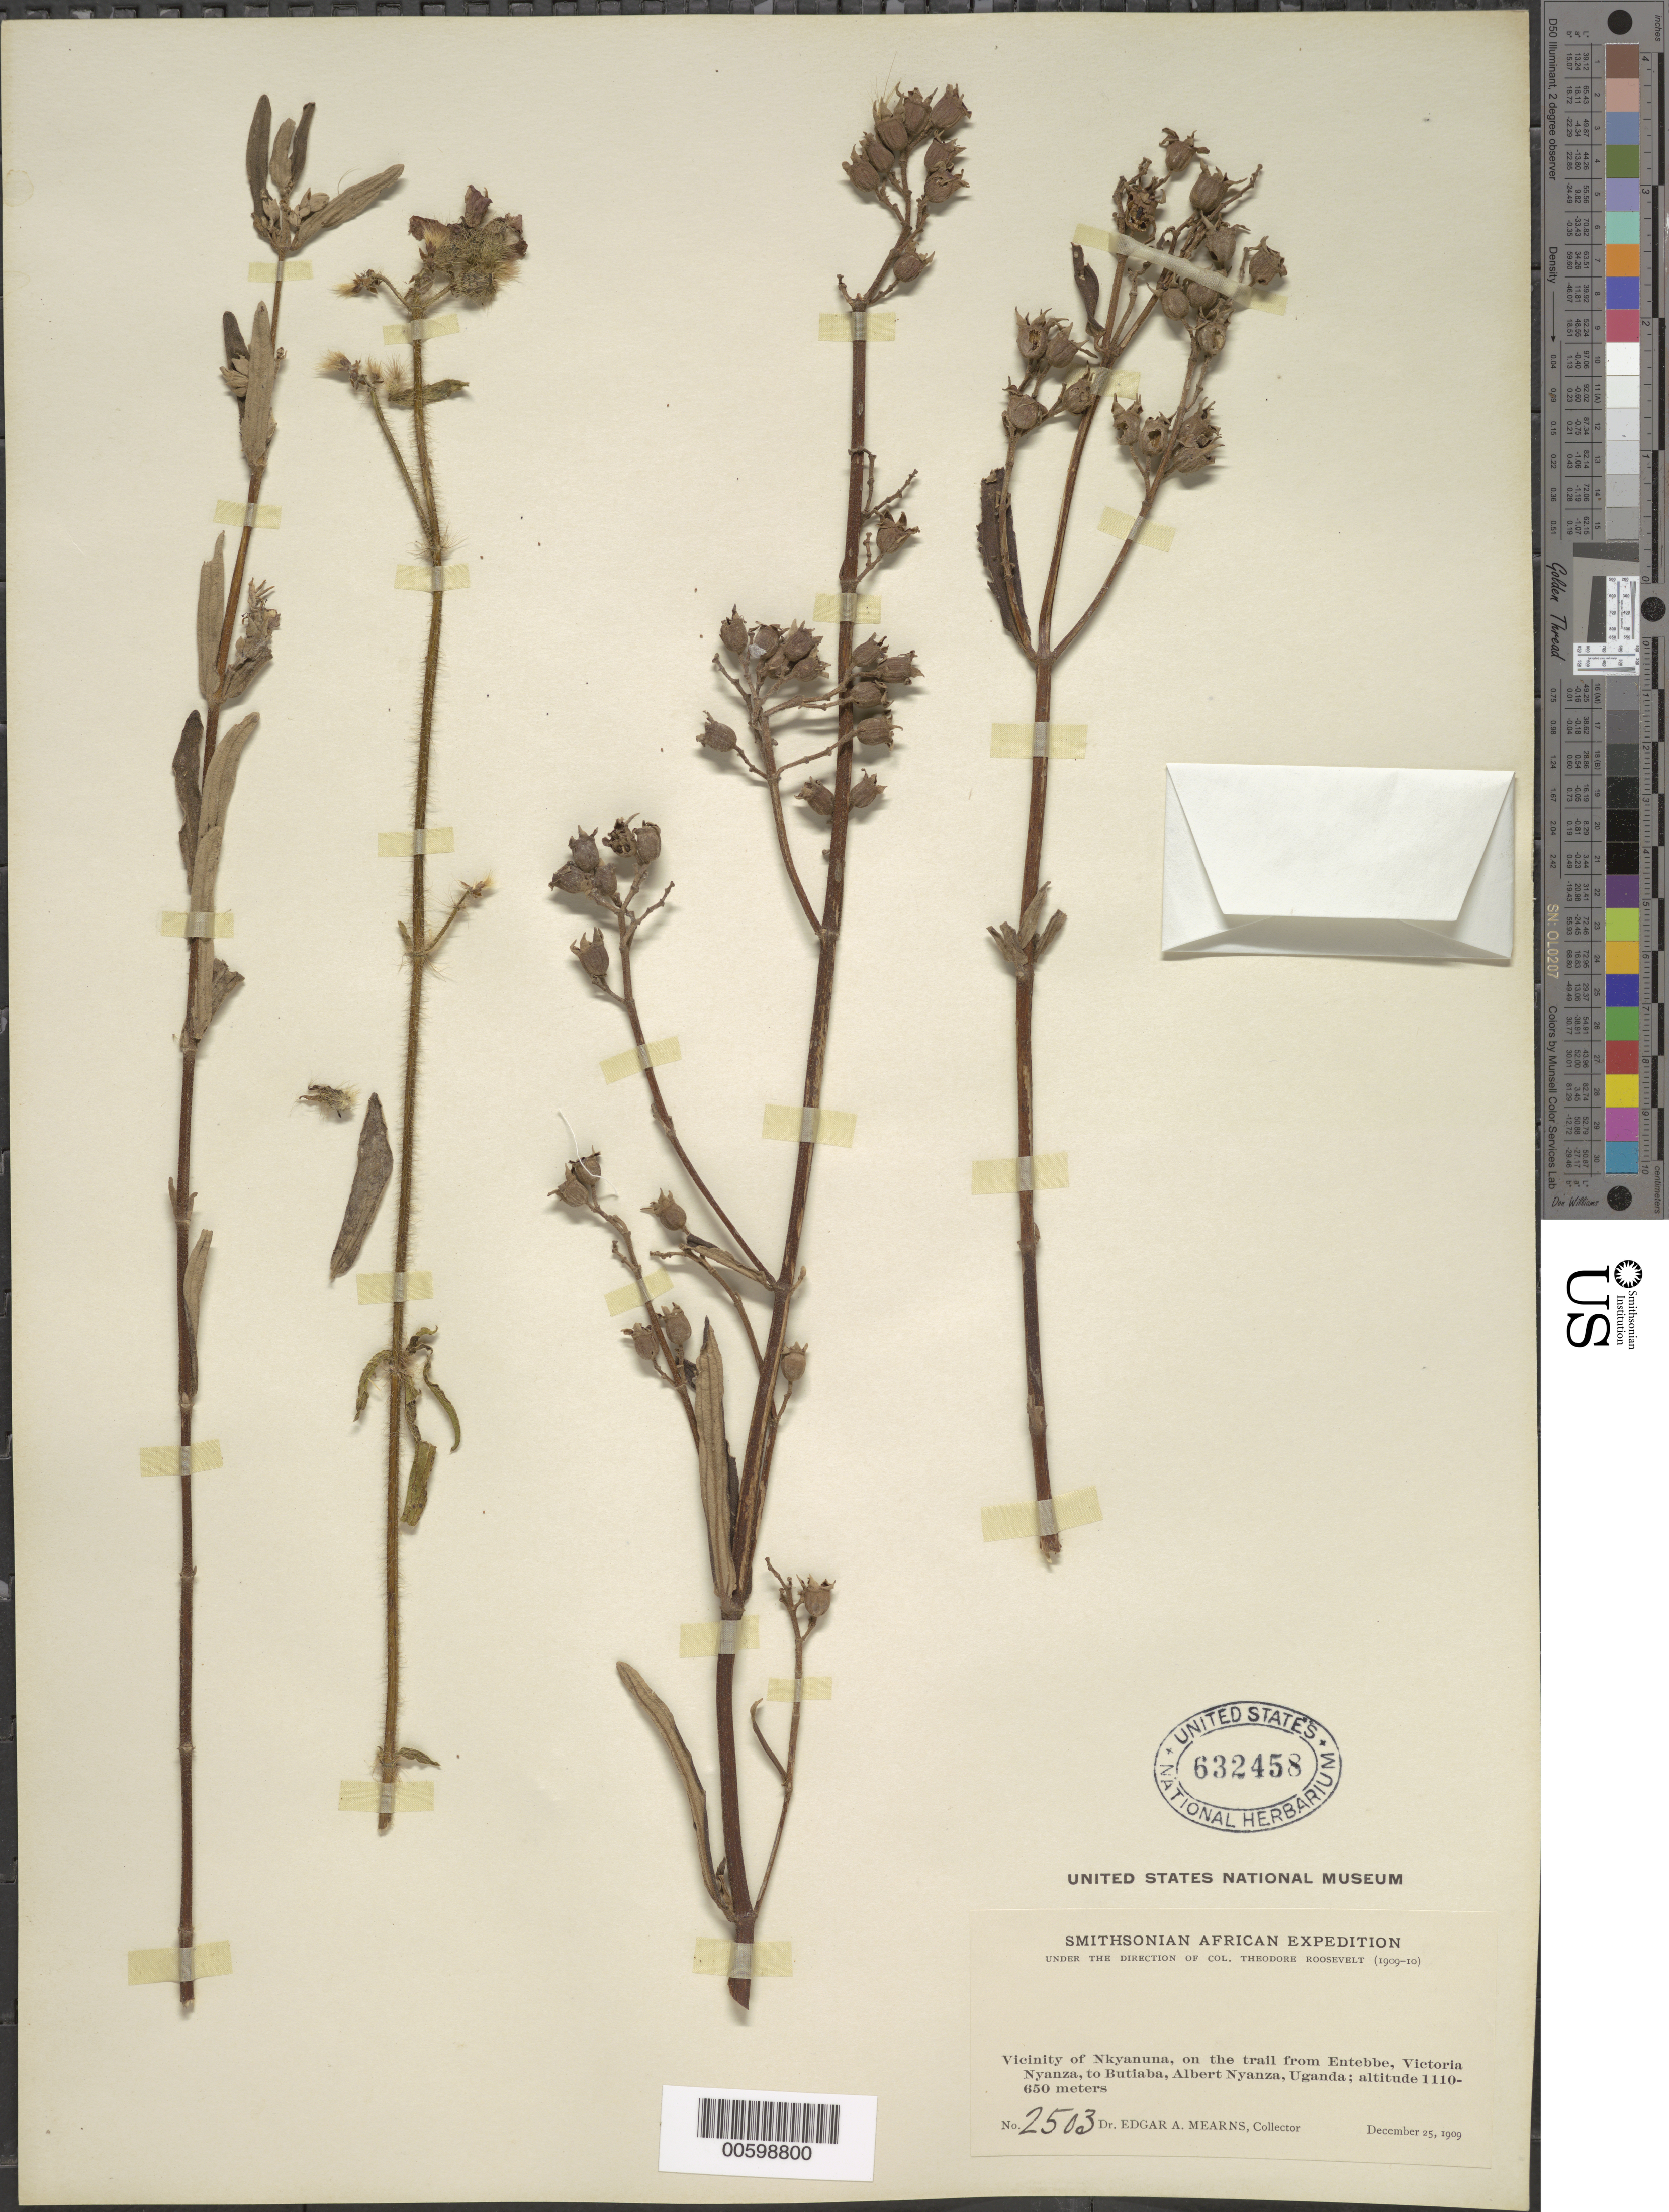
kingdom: Plantae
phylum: Tracheophyta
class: Magnoliopsida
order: Myrtales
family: Melastomataceae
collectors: E. A. Mearns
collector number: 2503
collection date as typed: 25 Dec 1909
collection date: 1909-12-25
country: Uganda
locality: Vicinity of Nkyanuna, on the trail from Entebbe, Victoria Nyanza, to Butiaba, Albert Nyanza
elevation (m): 1110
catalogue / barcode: US 632458